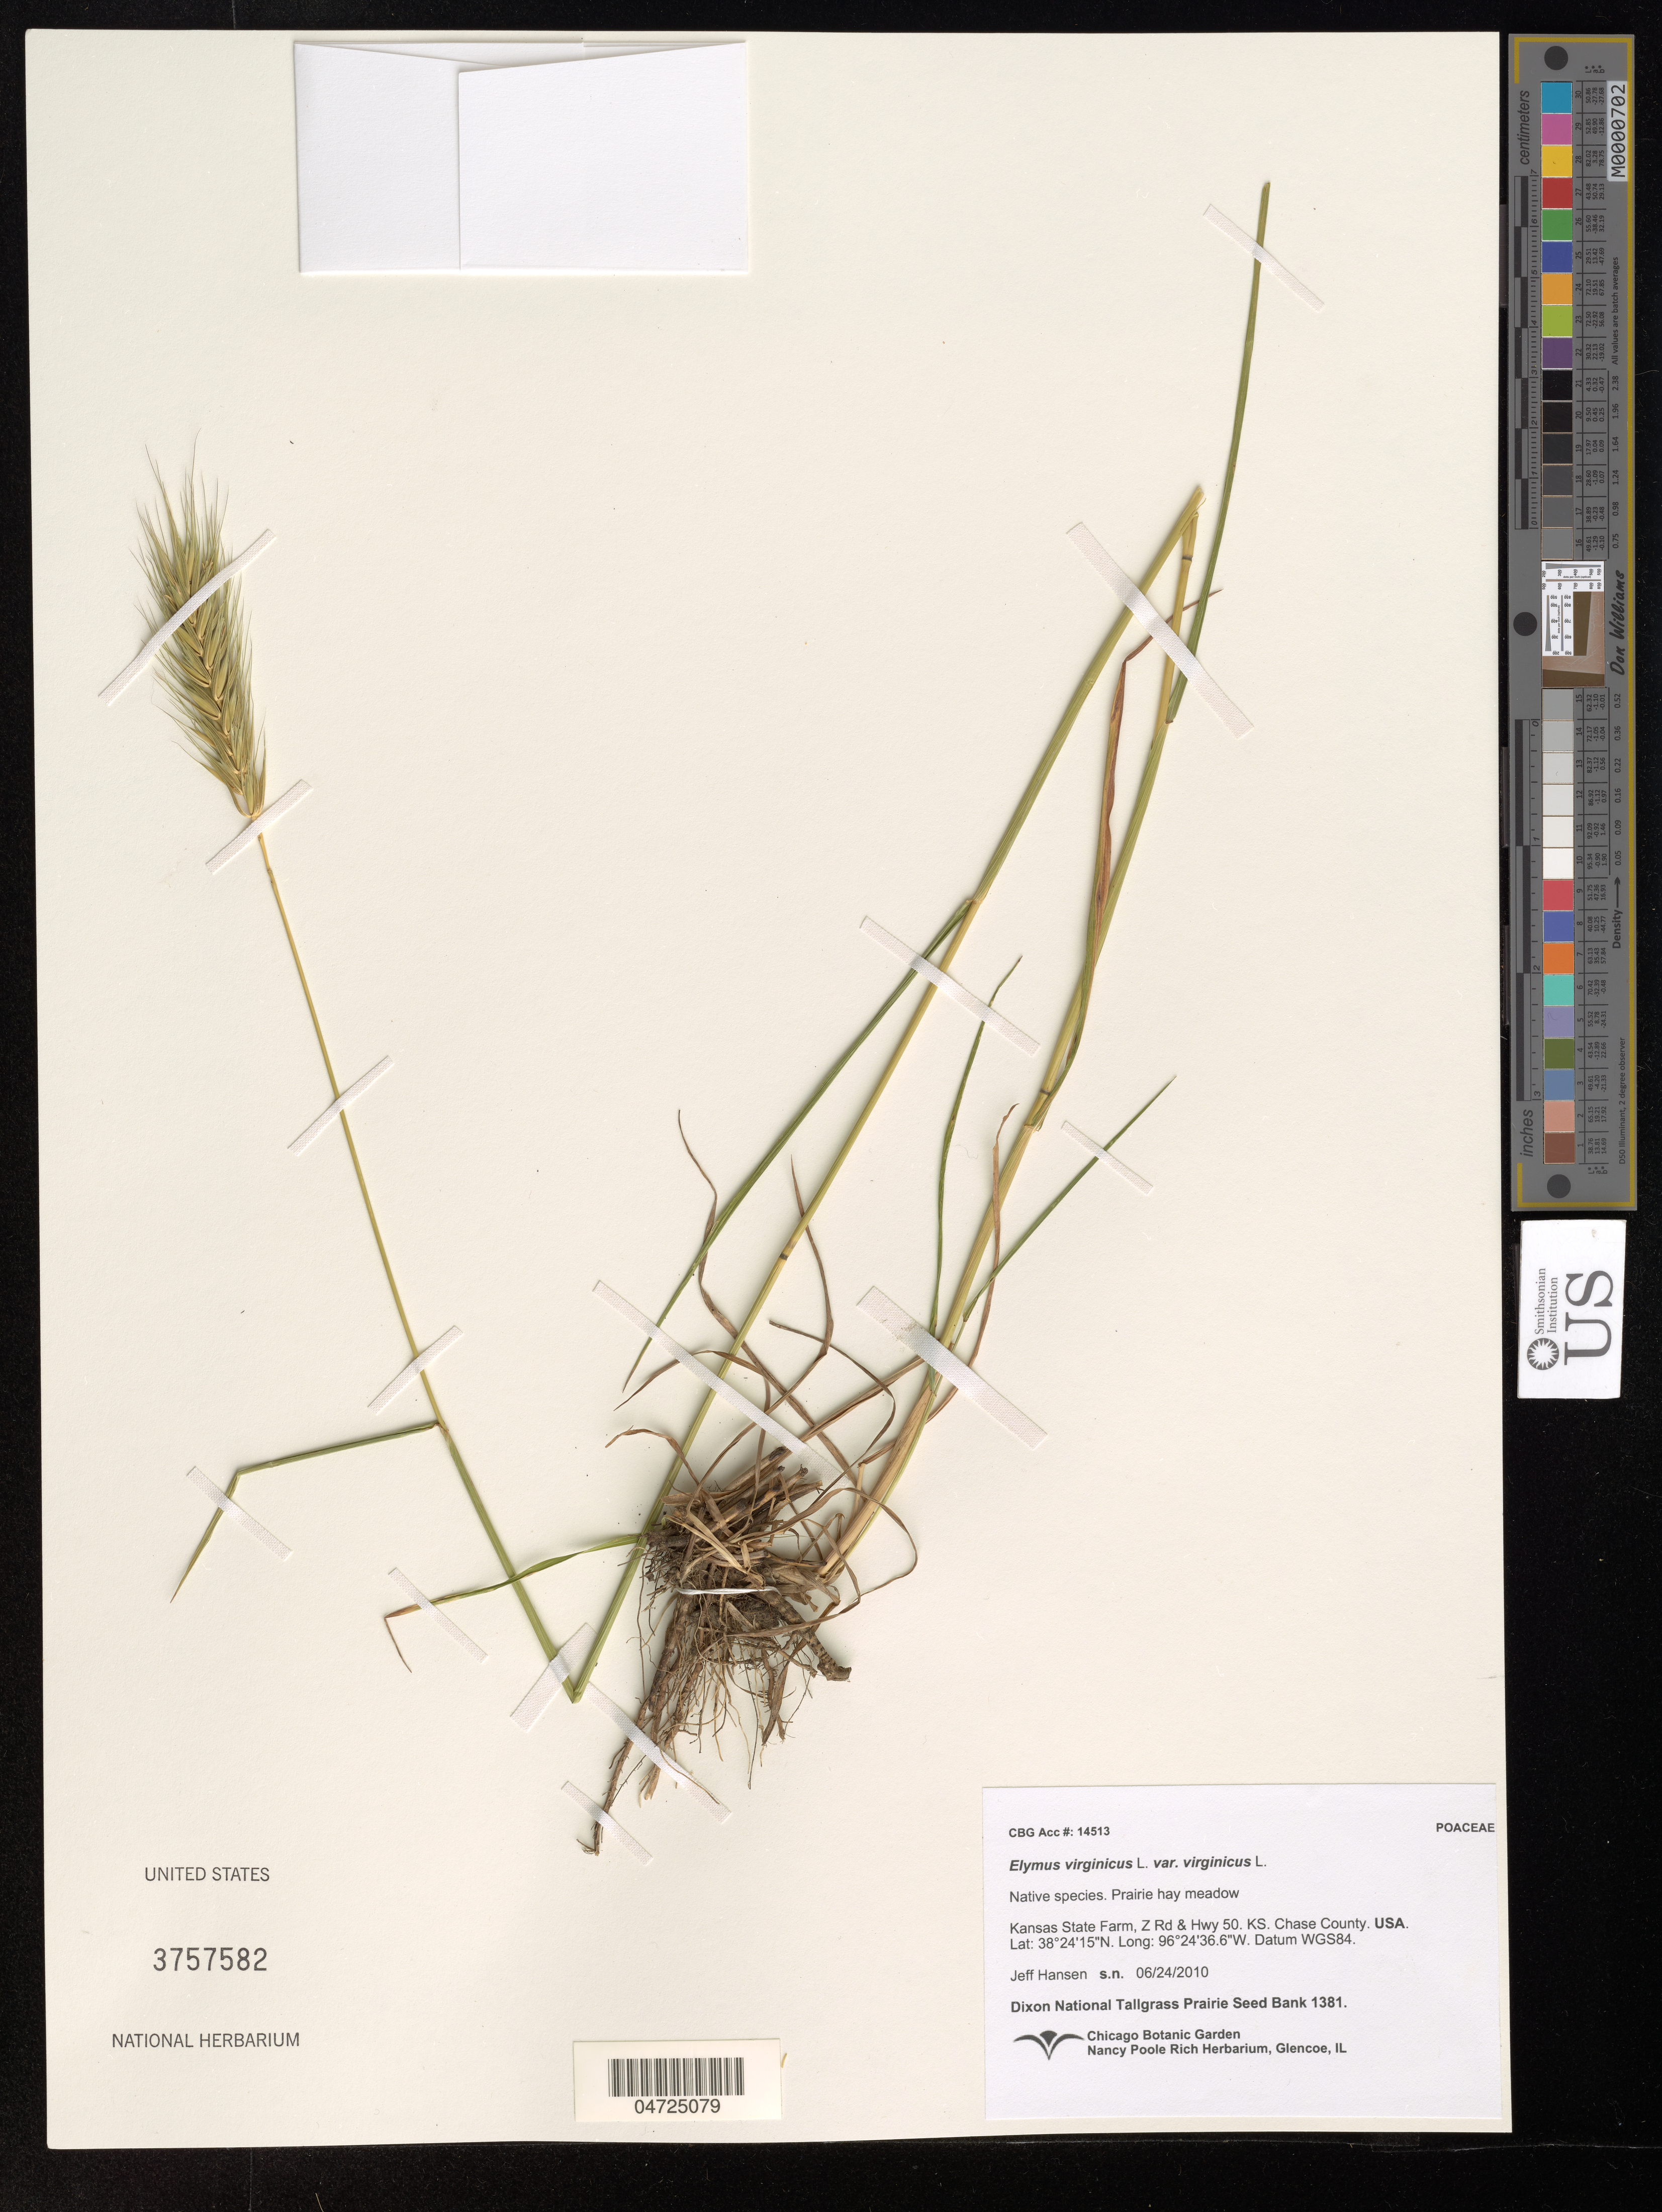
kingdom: Plantae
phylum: Tracheophyta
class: Liliopsida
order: Poales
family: Poaceae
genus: Elymus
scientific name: Elymus virginicus var. virginicus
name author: L.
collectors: J. Hansen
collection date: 2010-06-24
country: United States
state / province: Kansas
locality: Kansas State Farm, Z Rd & Hwy 50. KS. Chase County. Datum WGS84.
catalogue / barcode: US 3757582